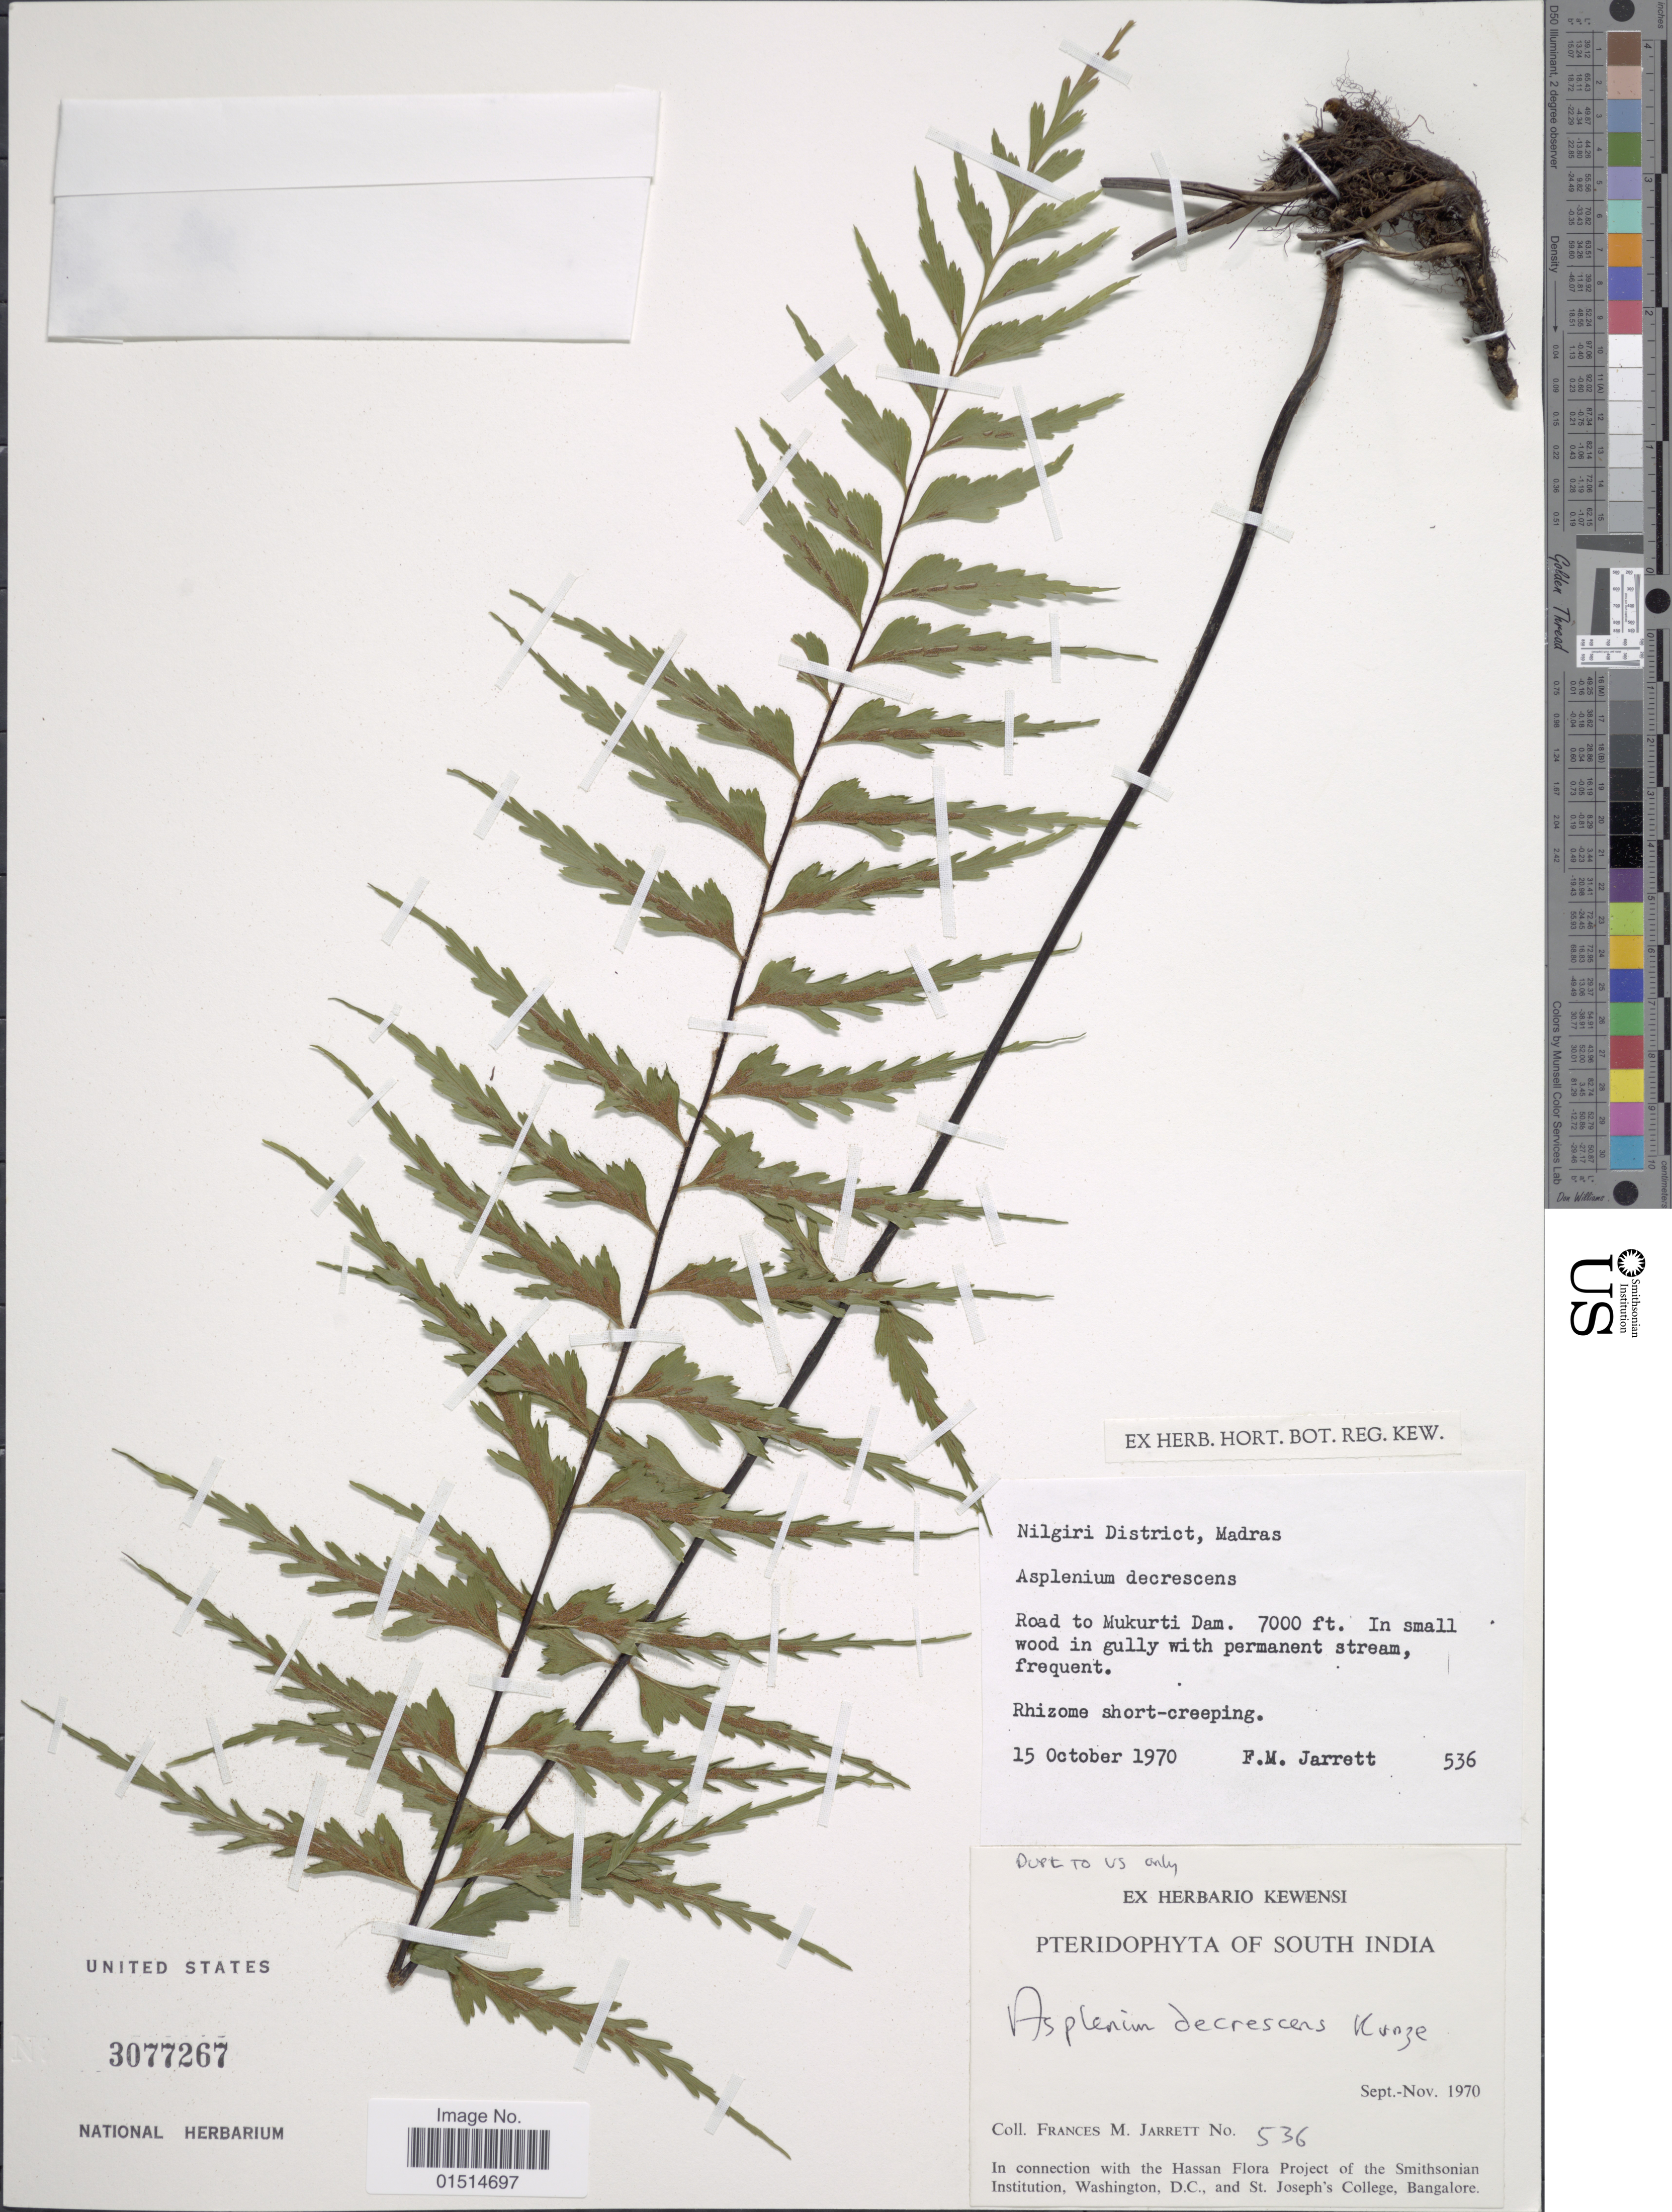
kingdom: Plantae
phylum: Tracheophyta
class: Polypodiopsida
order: Polypodiales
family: Aspleniaceae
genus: Asplenium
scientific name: Asplenium decrescens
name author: Kunze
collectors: F. M. Jarrett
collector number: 536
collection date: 1970-10-15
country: India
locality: Road to Mukurti Dam.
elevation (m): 2134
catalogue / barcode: US 3077267